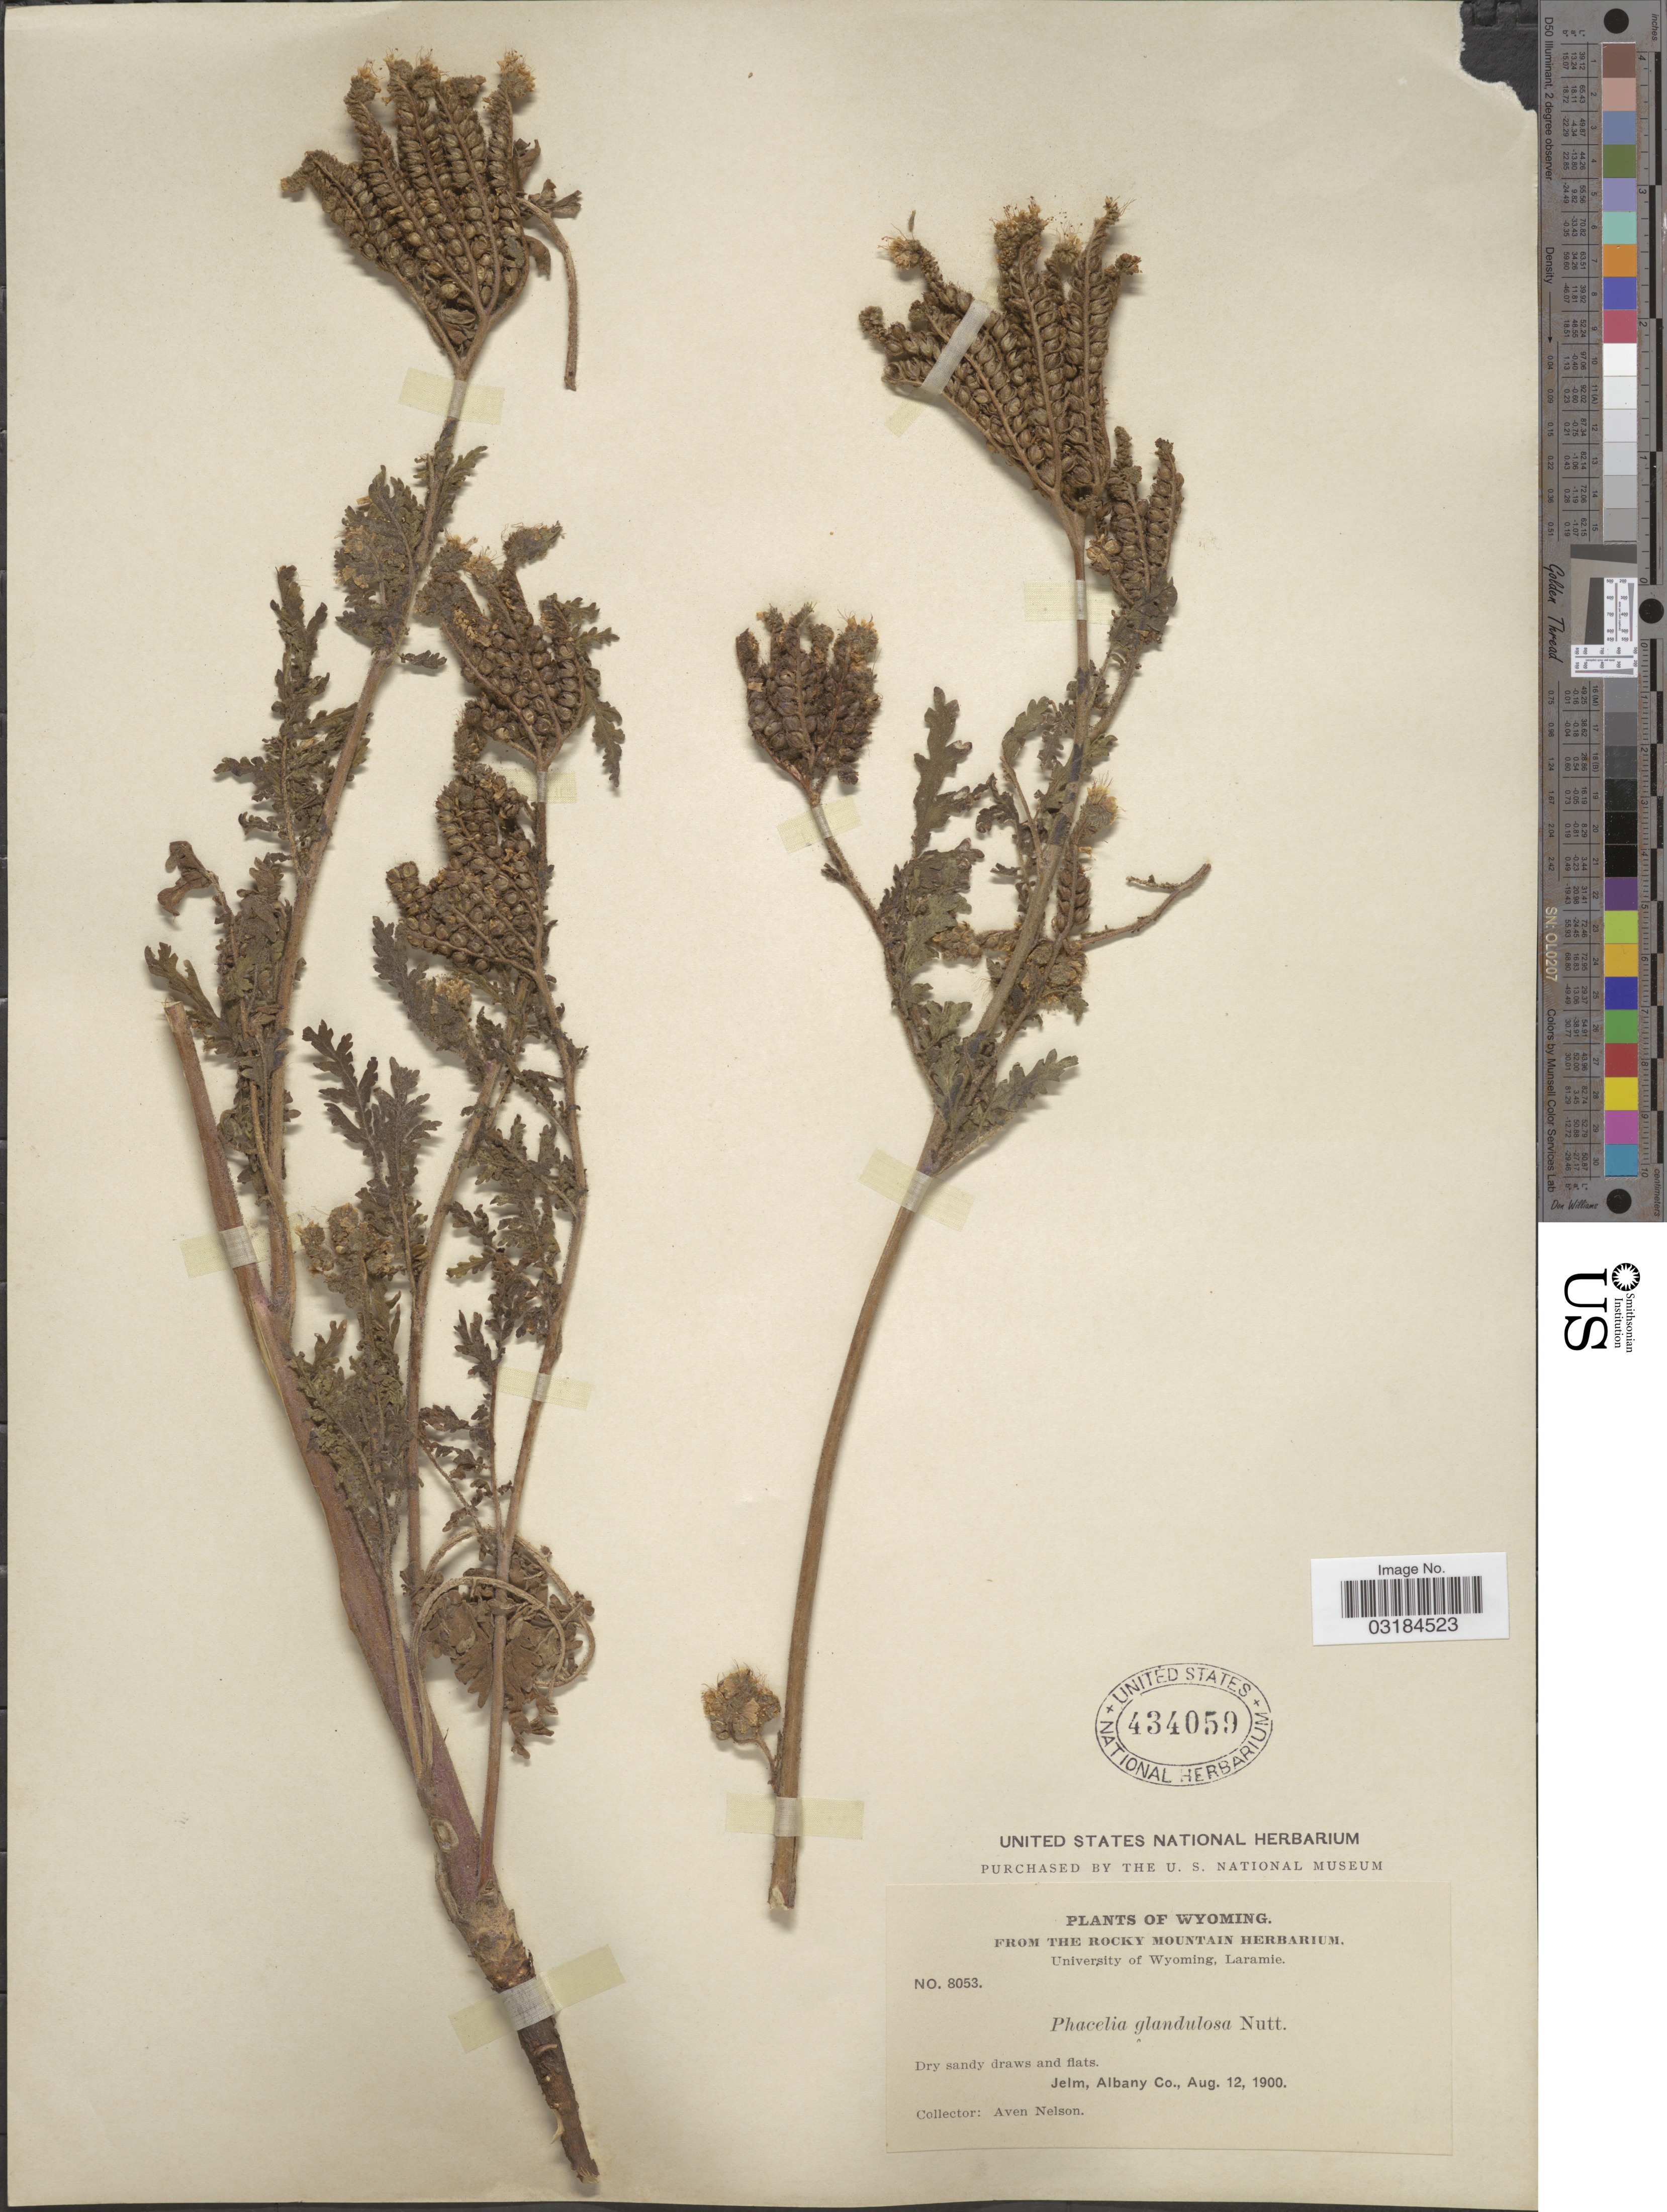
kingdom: Plantae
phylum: Tracheophyta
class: Magnoliopsida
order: Boraginales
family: Hydrophyllaceae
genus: Phacelia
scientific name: Phacelia alba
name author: Rydb.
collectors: A. Nelson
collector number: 8053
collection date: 1900-08-12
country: United States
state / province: Wyoming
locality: Jelm, Albany Co.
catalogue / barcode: US 434059